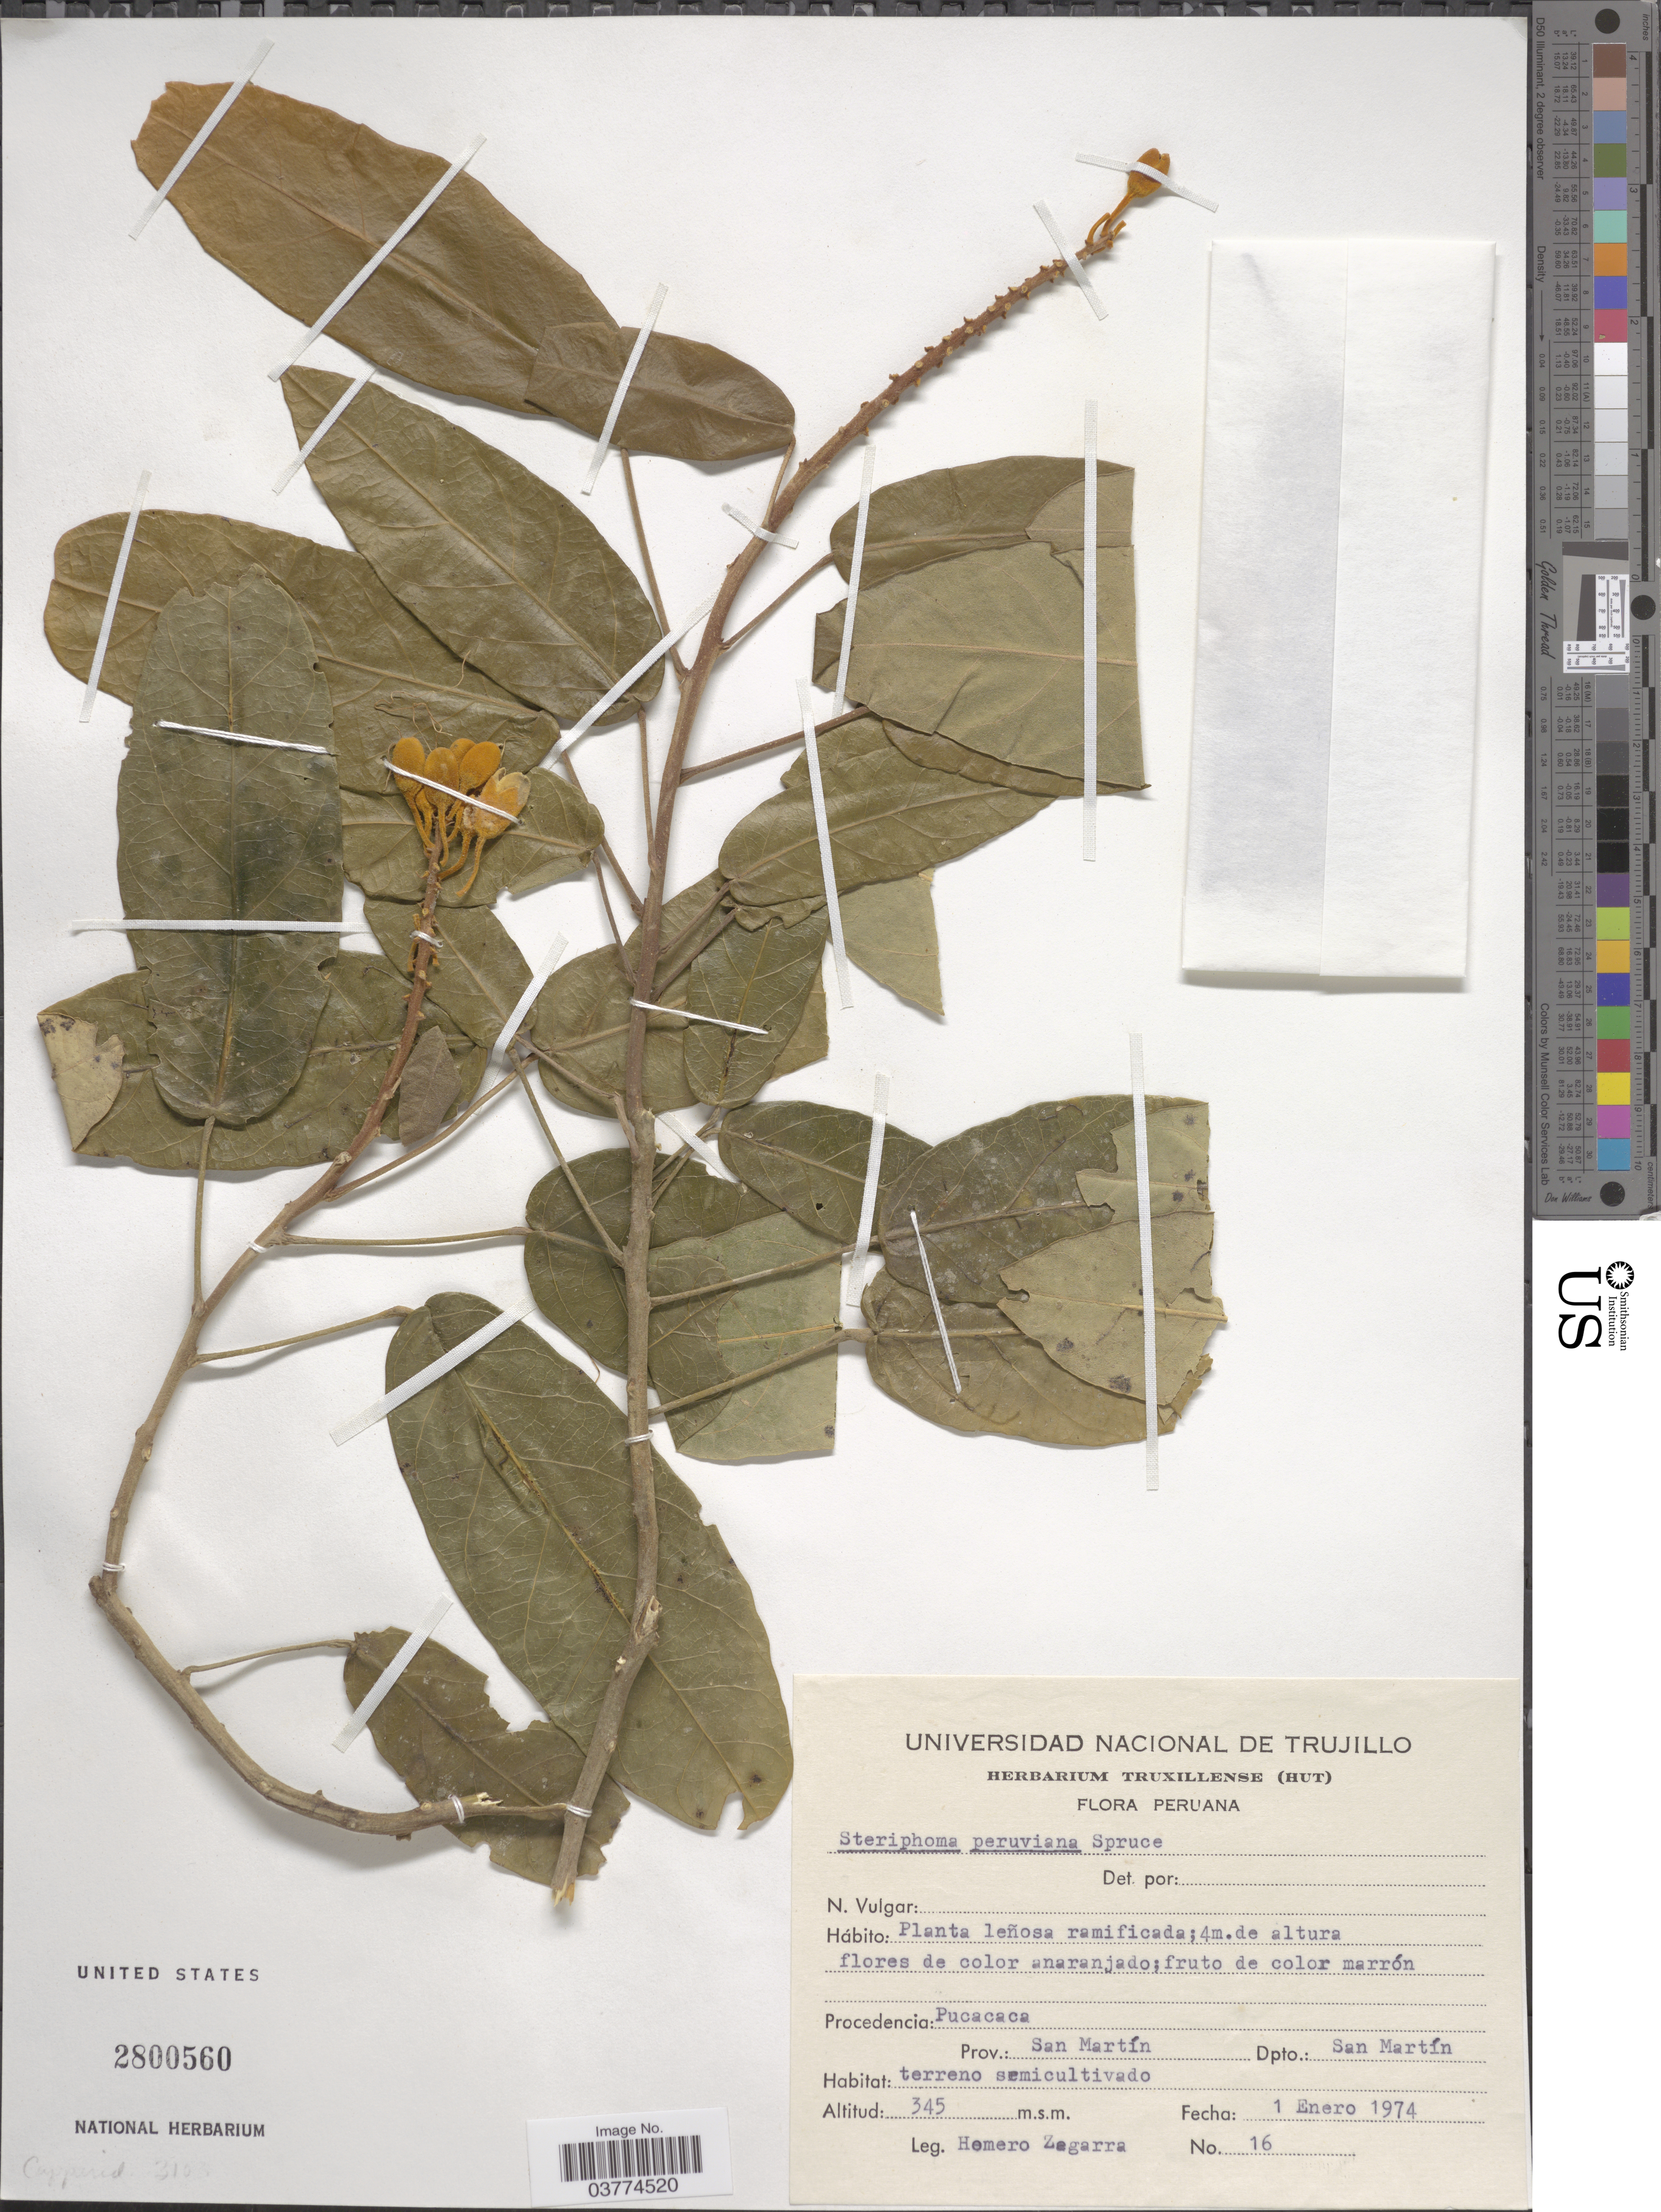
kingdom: Plantae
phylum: Tracheophyta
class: Magnoliopsida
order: Brassicales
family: Capparaceae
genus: Steriphoma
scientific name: Steriphoma peruvianum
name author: Spruce ex Eichler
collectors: H. Zegarra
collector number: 16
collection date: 1974-01-01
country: Peru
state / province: San Martín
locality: Pucacaca. Dpto. San Martín.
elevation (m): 345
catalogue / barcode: US 2800560